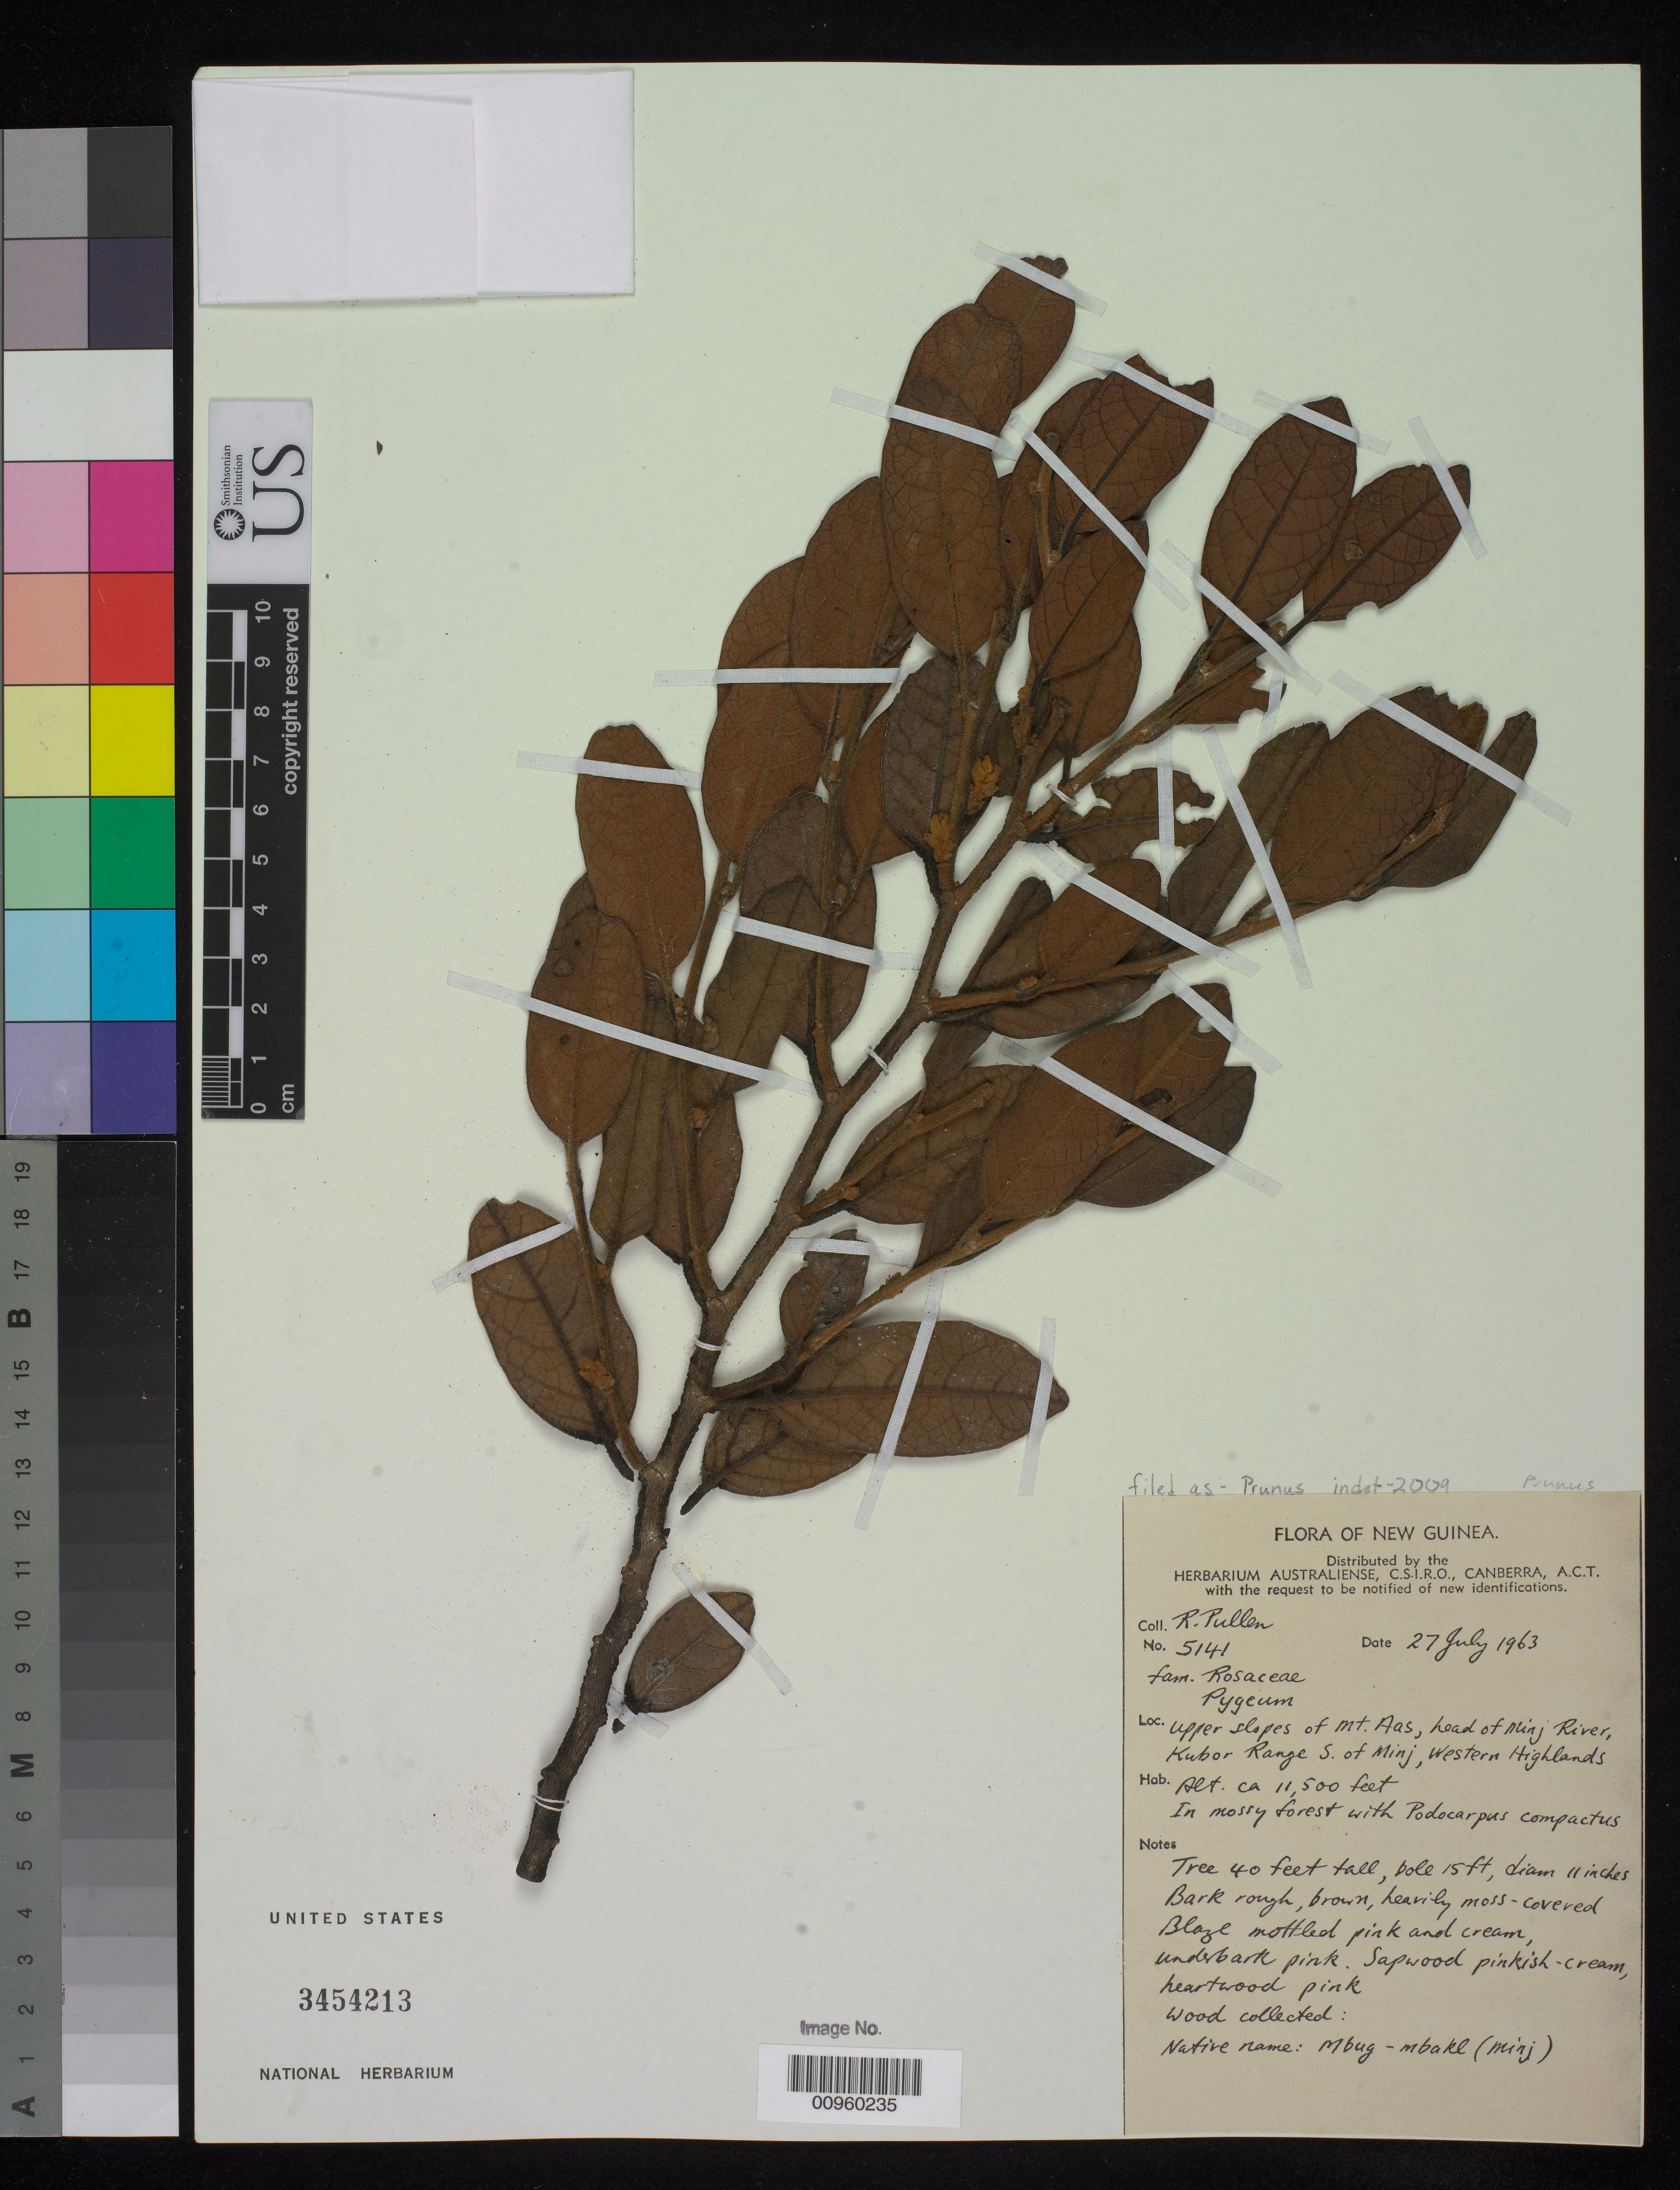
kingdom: Plantae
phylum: Tracheophyta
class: Magnoliopsida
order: Rosales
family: Rosaceae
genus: Prunus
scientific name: Prunus sp.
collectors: R. Pullen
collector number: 5141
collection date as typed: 27 Jul 1963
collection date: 1963-07-27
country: Papua New Guinea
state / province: Western Highlands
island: New Guinea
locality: Upper slopes of Mt. Aas, head of minj river, Kubor range south of Minj.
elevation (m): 3505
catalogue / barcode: US 3454213